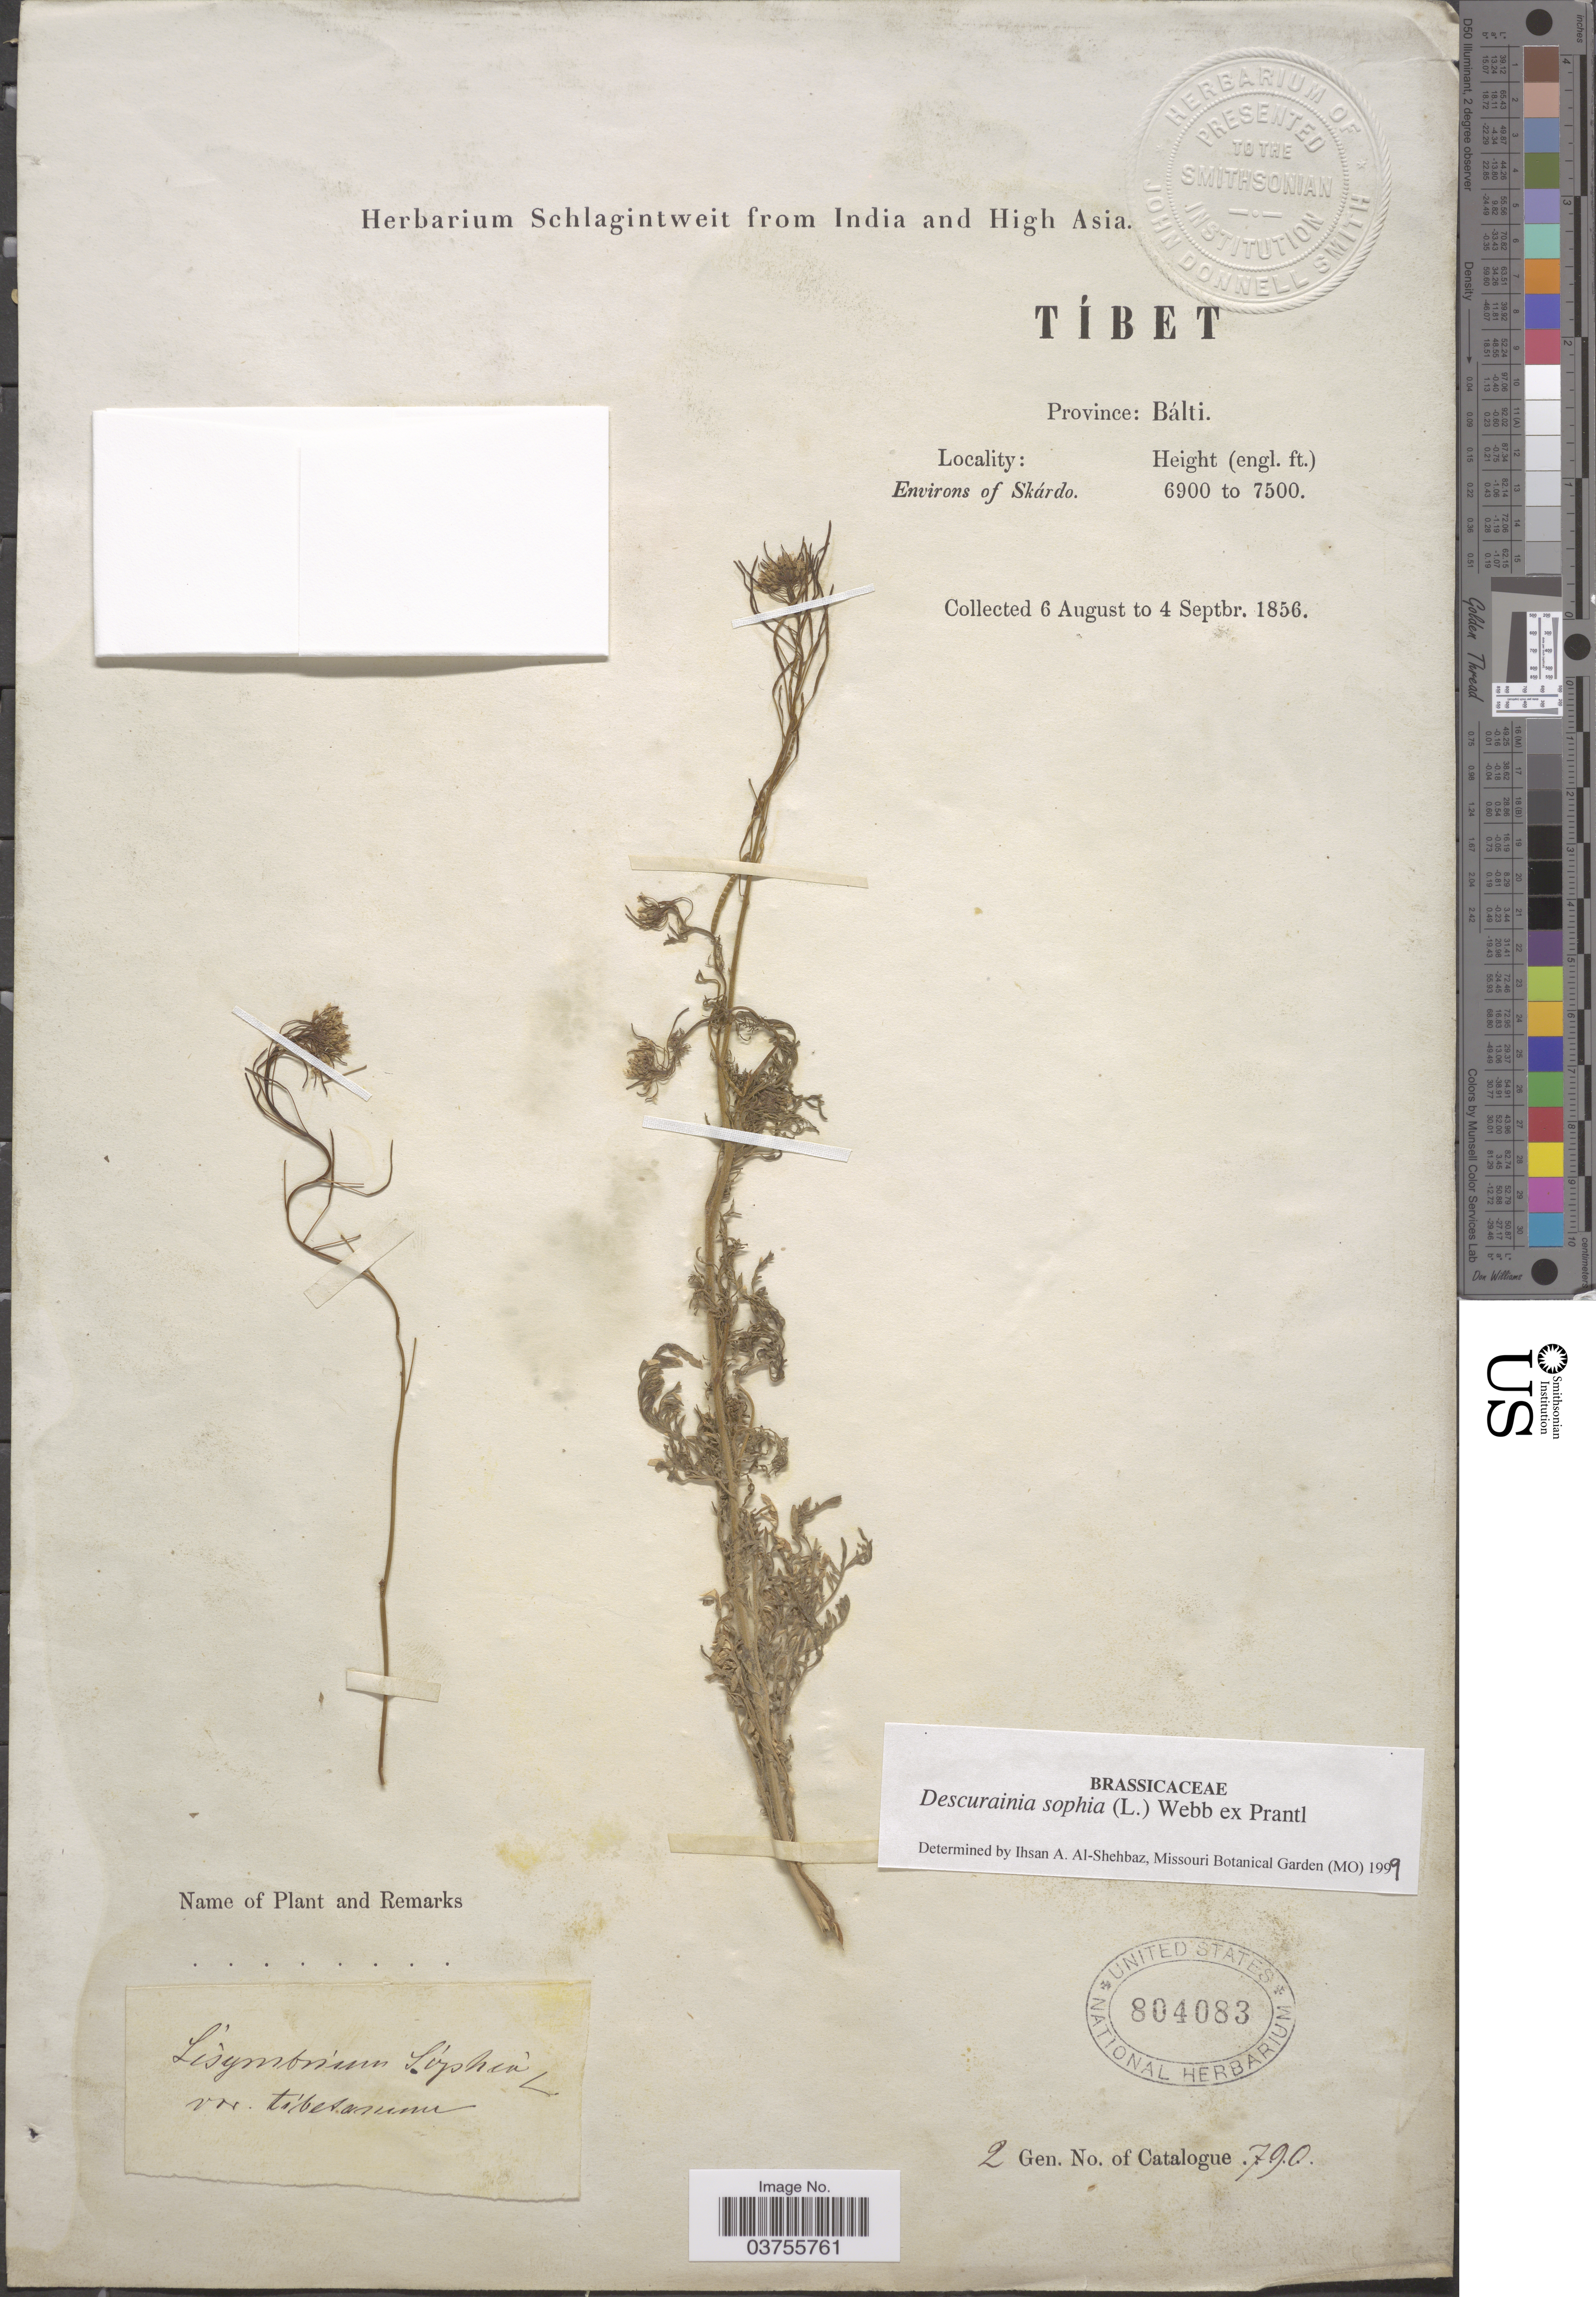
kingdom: Plantae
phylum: Tracheophyta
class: Magnoliopsida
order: Brassicales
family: Brassicaceae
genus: Sophia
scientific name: Sophia sophia (L.) Britton nom. illeg. (tautonym)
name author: (L.) Britton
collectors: ex herb. Schlagintweit from India and High Asia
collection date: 1856-08-06/1856-09-04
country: China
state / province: Xizang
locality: Tíbet. Province: Bálti. Environs of Skárdo.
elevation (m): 2103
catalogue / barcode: US 804083